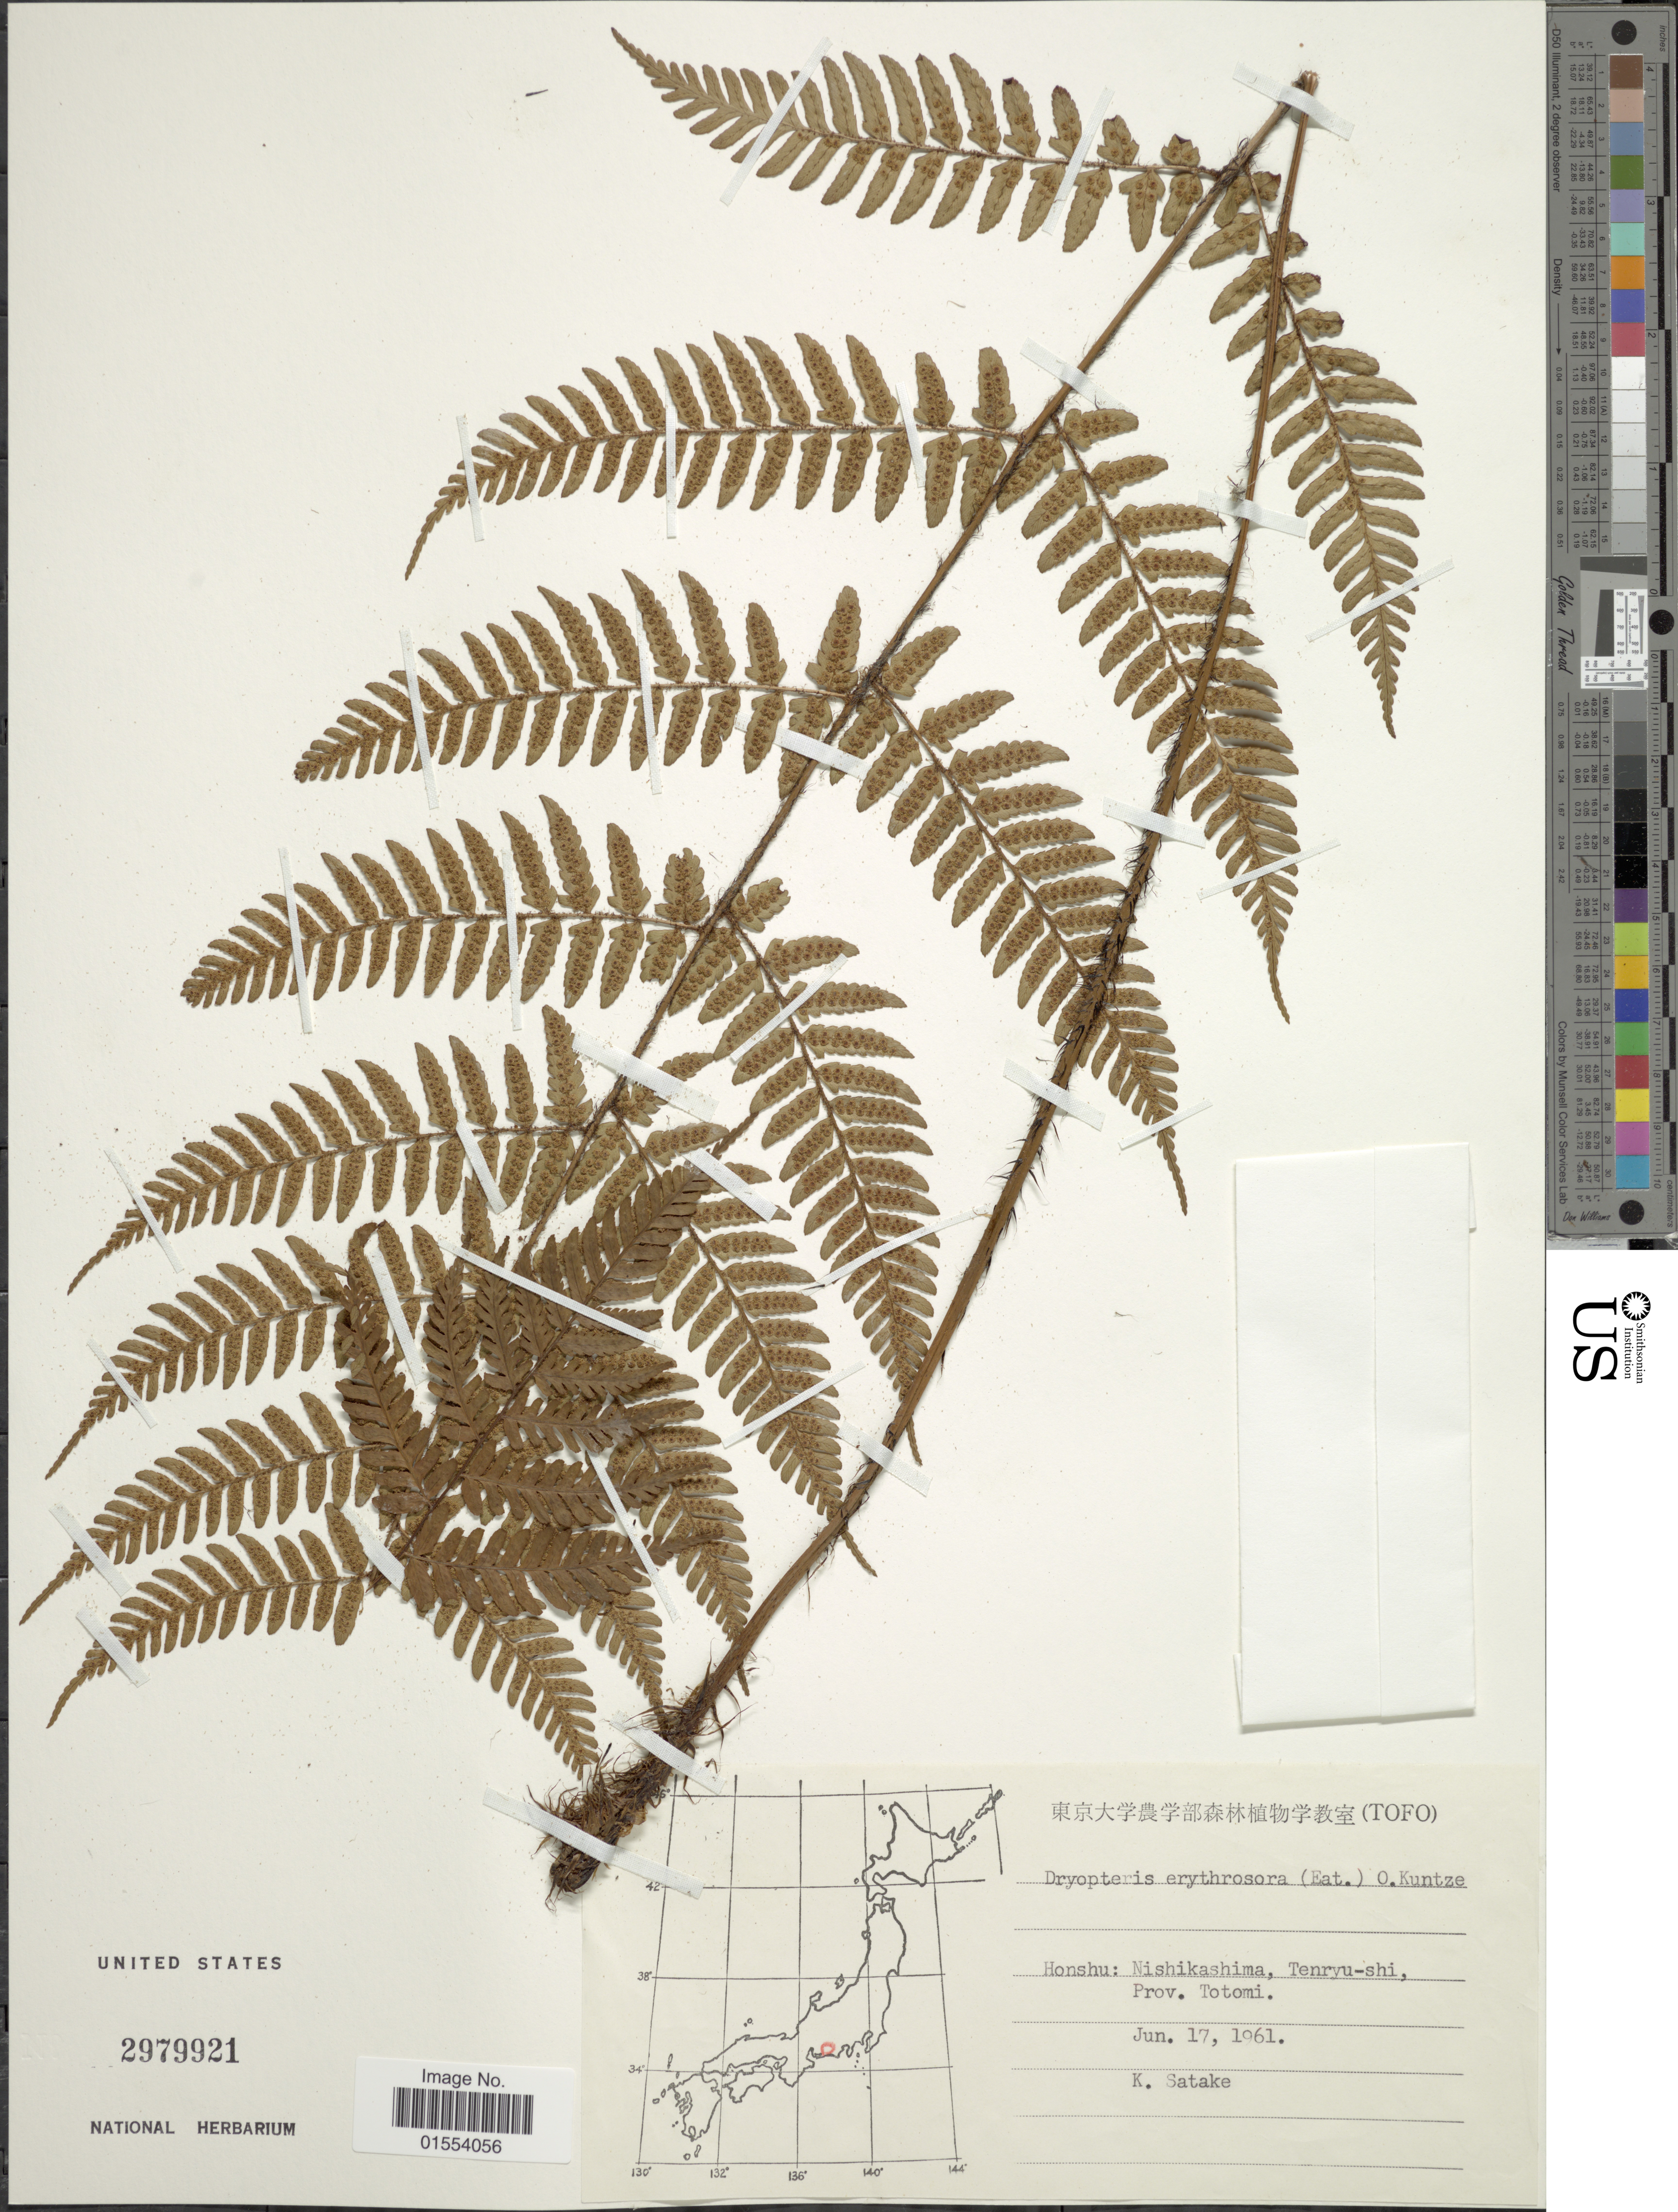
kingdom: Plantae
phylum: Tracheophyta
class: Polypodiopsida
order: Polypodiales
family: Dryopteridaceae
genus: Dryopteris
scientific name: Dryopteris erythrosora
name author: (D.C. Eaton) Kuntze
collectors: K. Satake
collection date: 1961-06-17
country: Japan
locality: Honshu: Nishikashima, Tenryu-shi, Prov. Totomi.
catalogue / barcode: US 2979921